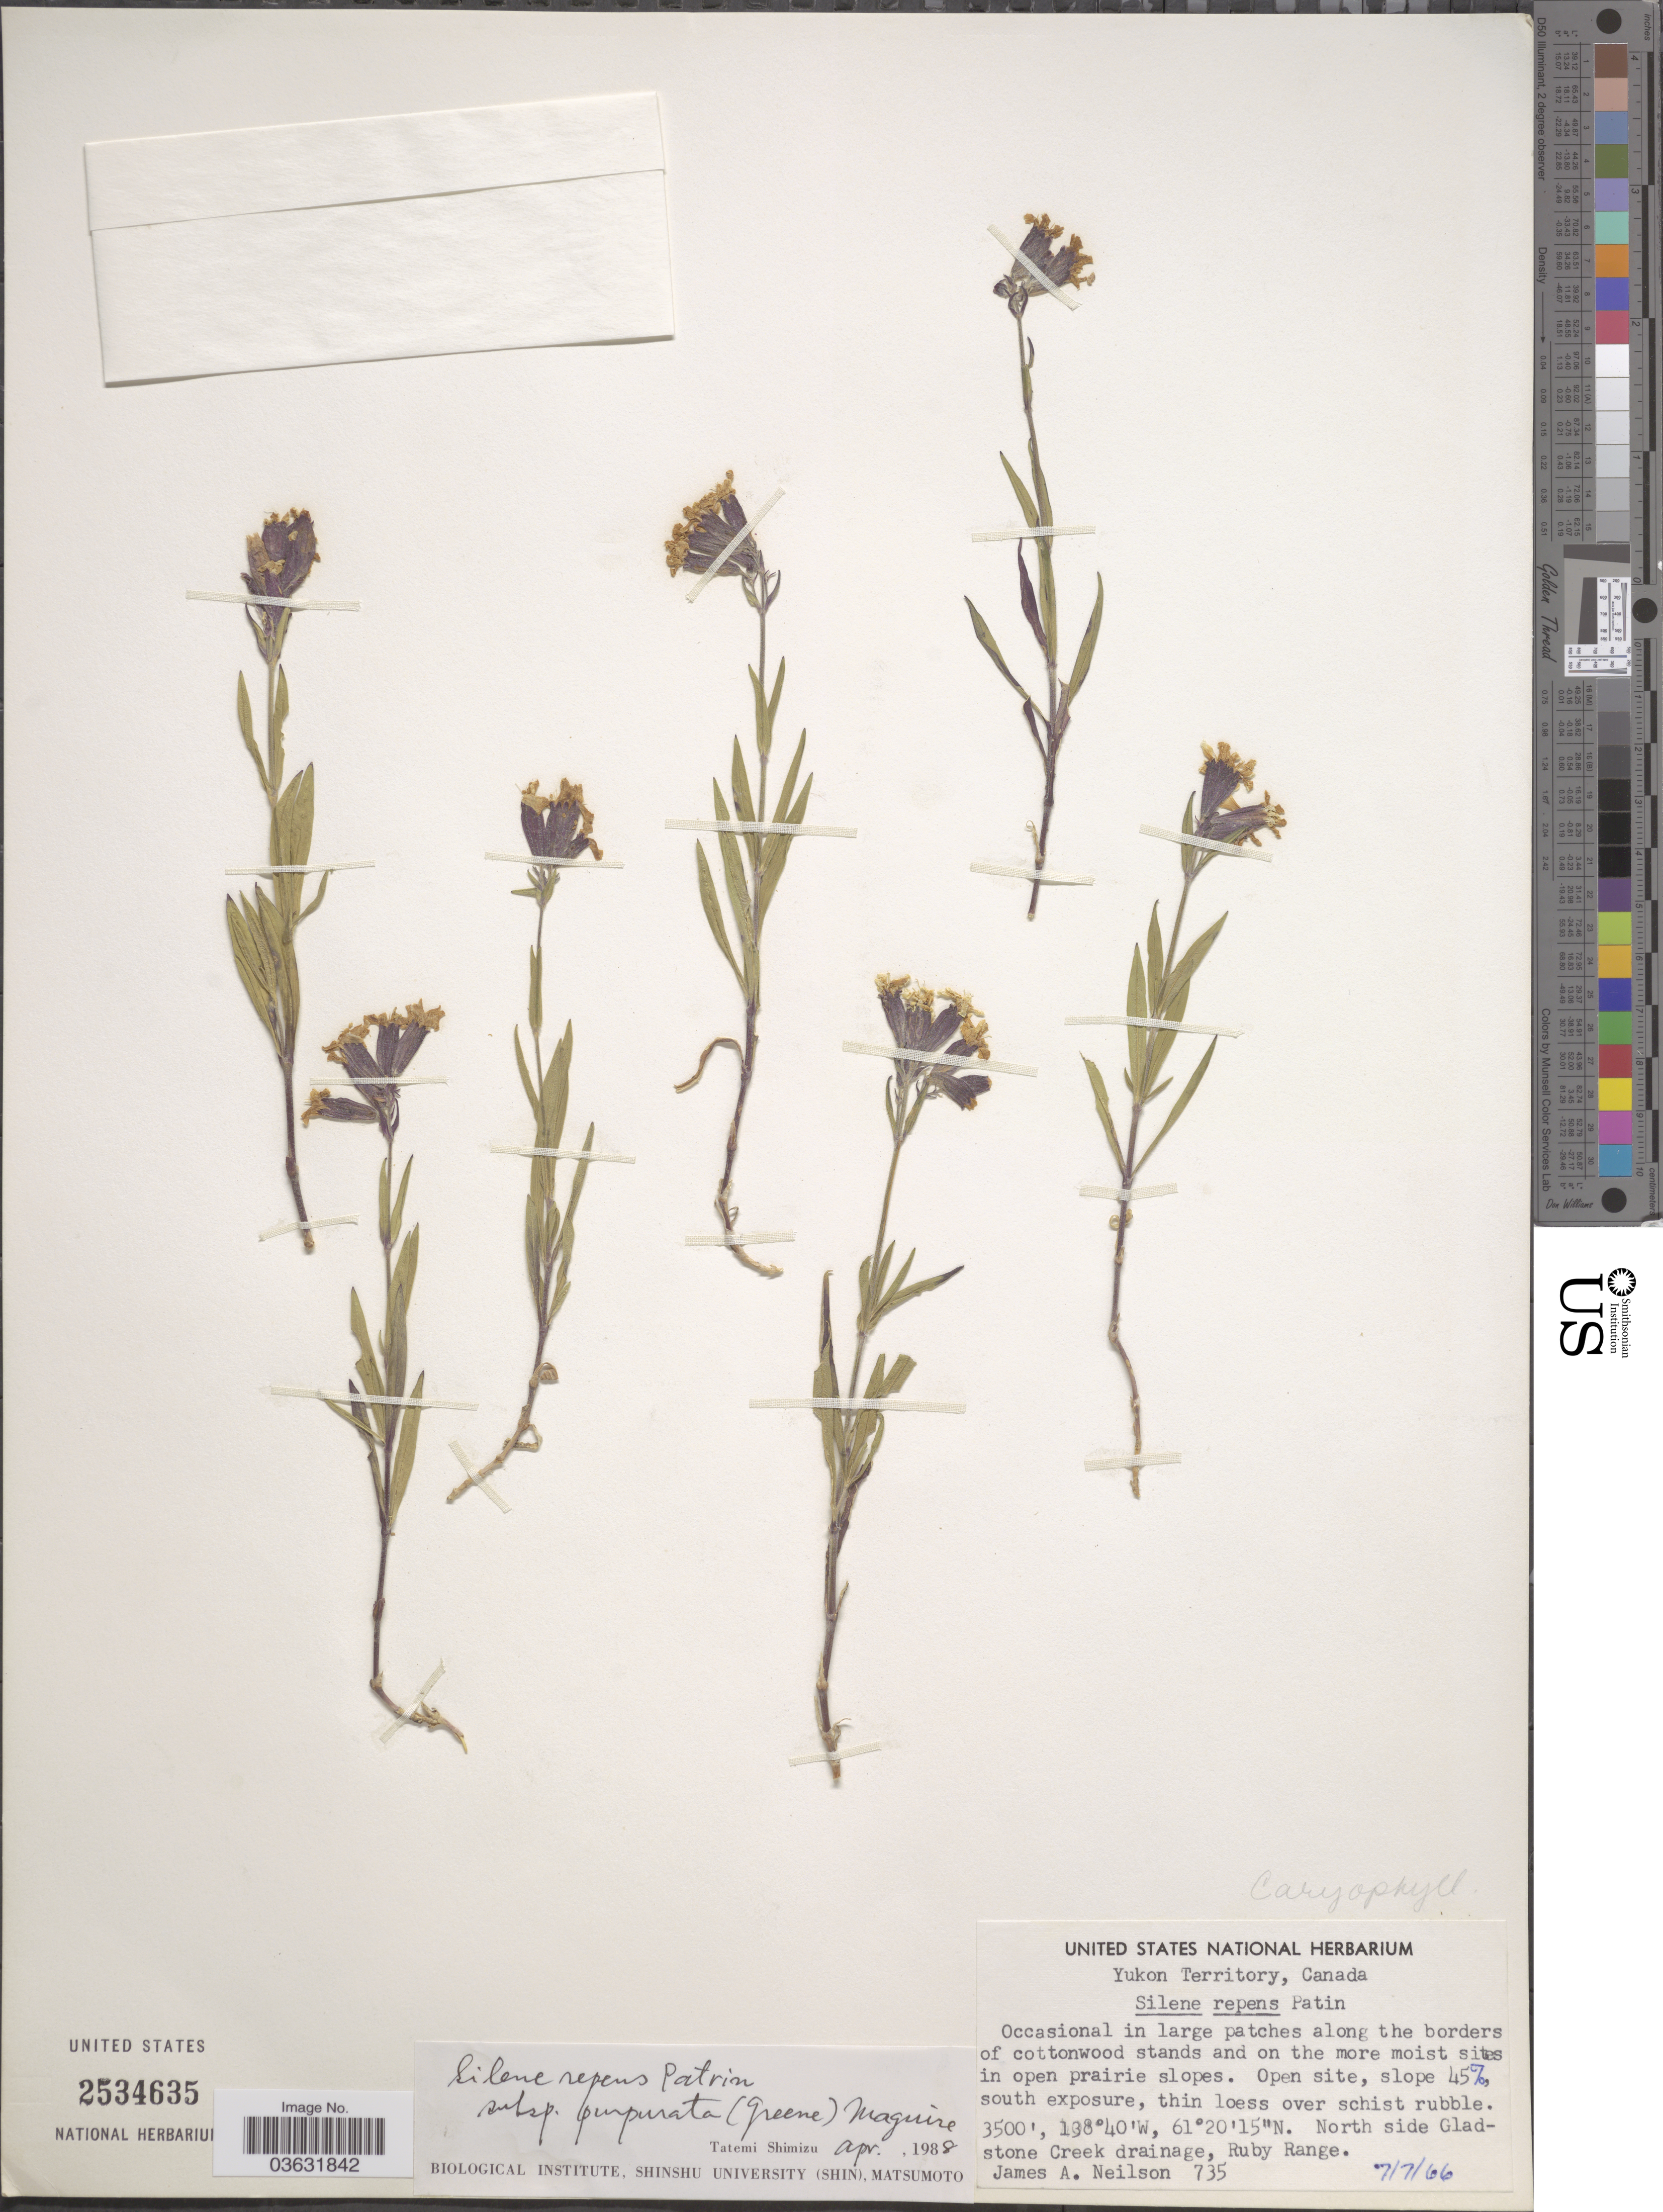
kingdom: Plantae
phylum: Tracheophyta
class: Magnoliopsida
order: Caryophyllales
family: Caryophyllaceae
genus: Silene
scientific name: Silene repens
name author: Patrin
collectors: J. Neilson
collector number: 735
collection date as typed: Transcribed d/m/y: 7/7/66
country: Canada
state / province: Yukon Territory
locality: North side Gladstone Creek drainage, Ruby Range.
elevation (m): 1067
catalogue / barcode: US 2534635